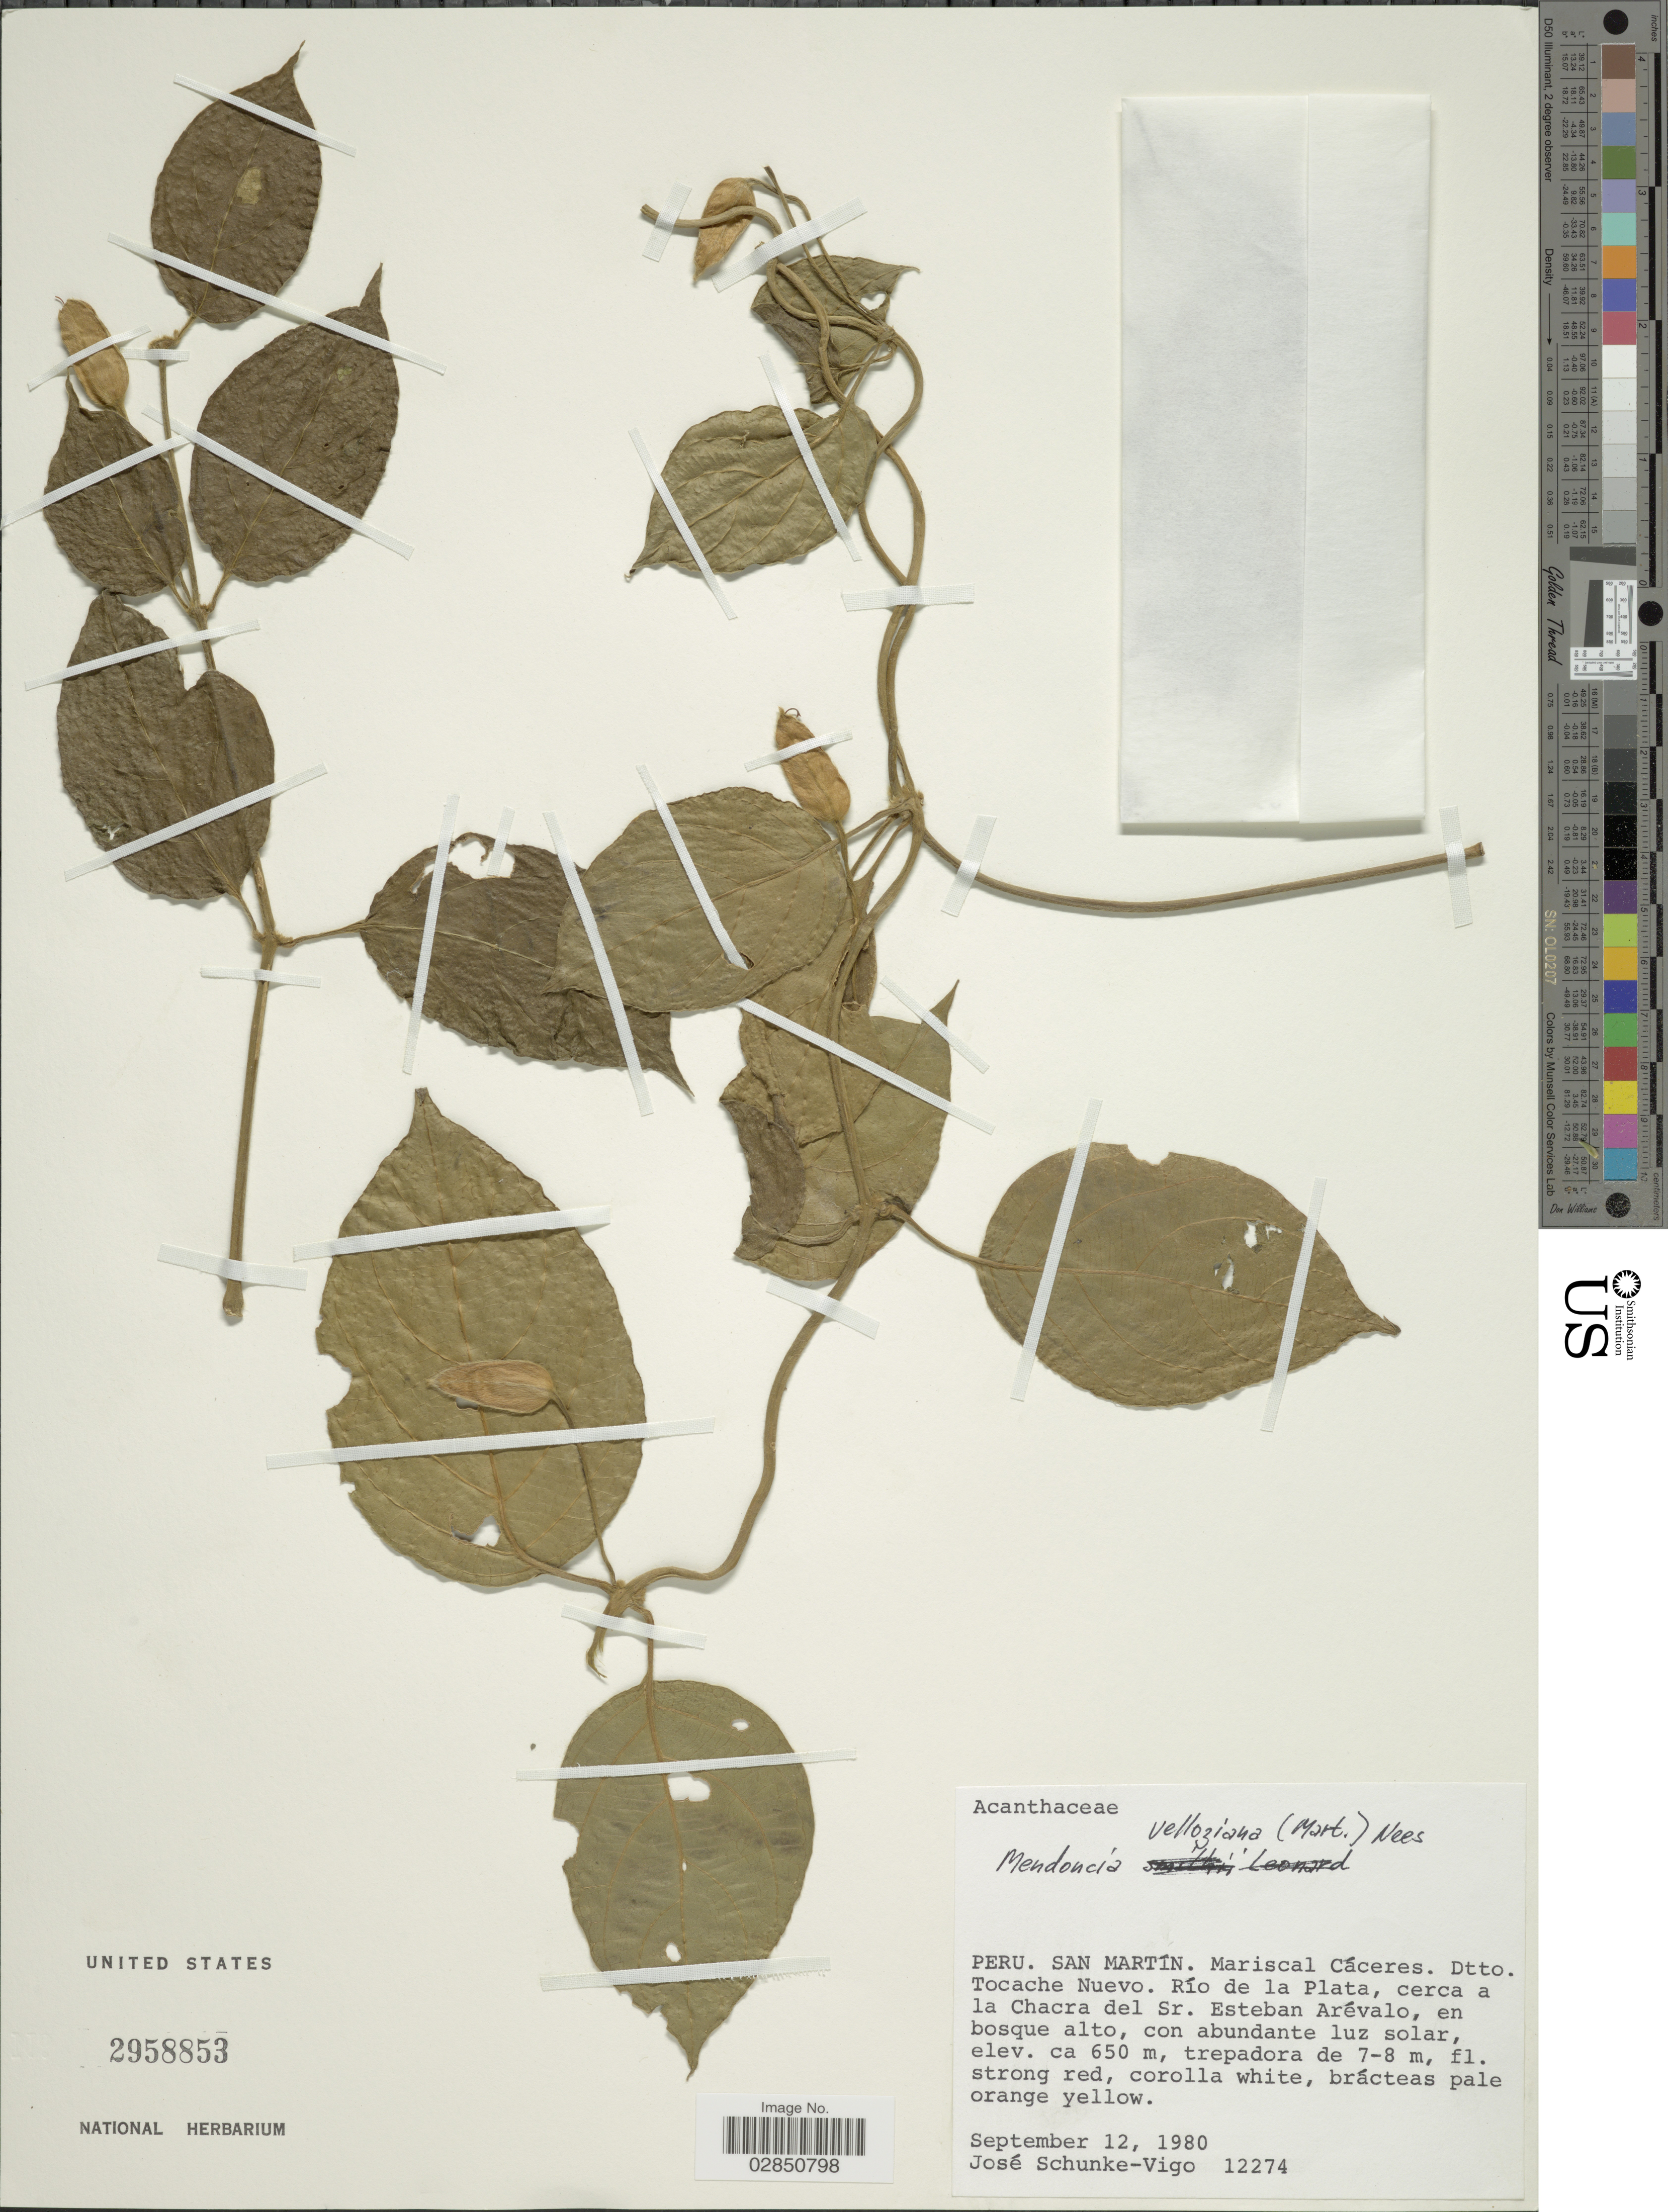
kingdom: Plantae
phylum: Tracheophyta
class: Magnoliopsida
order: Lamiales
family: Acanthaceae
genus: Mendoncia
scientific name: Mendoncia aspera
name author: (Ruiz & Pav.) Nees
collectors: J. Schunke Vigo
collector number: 12274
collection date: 1980-09-12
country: Peru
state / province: San Martín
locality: Mariscal Cáceres. Dtto. Tocache Nuevo. Río de la Plata, cerca a la Chacra del Sr. Esteban Arévalo.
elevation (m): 650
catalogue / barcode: US 2958853